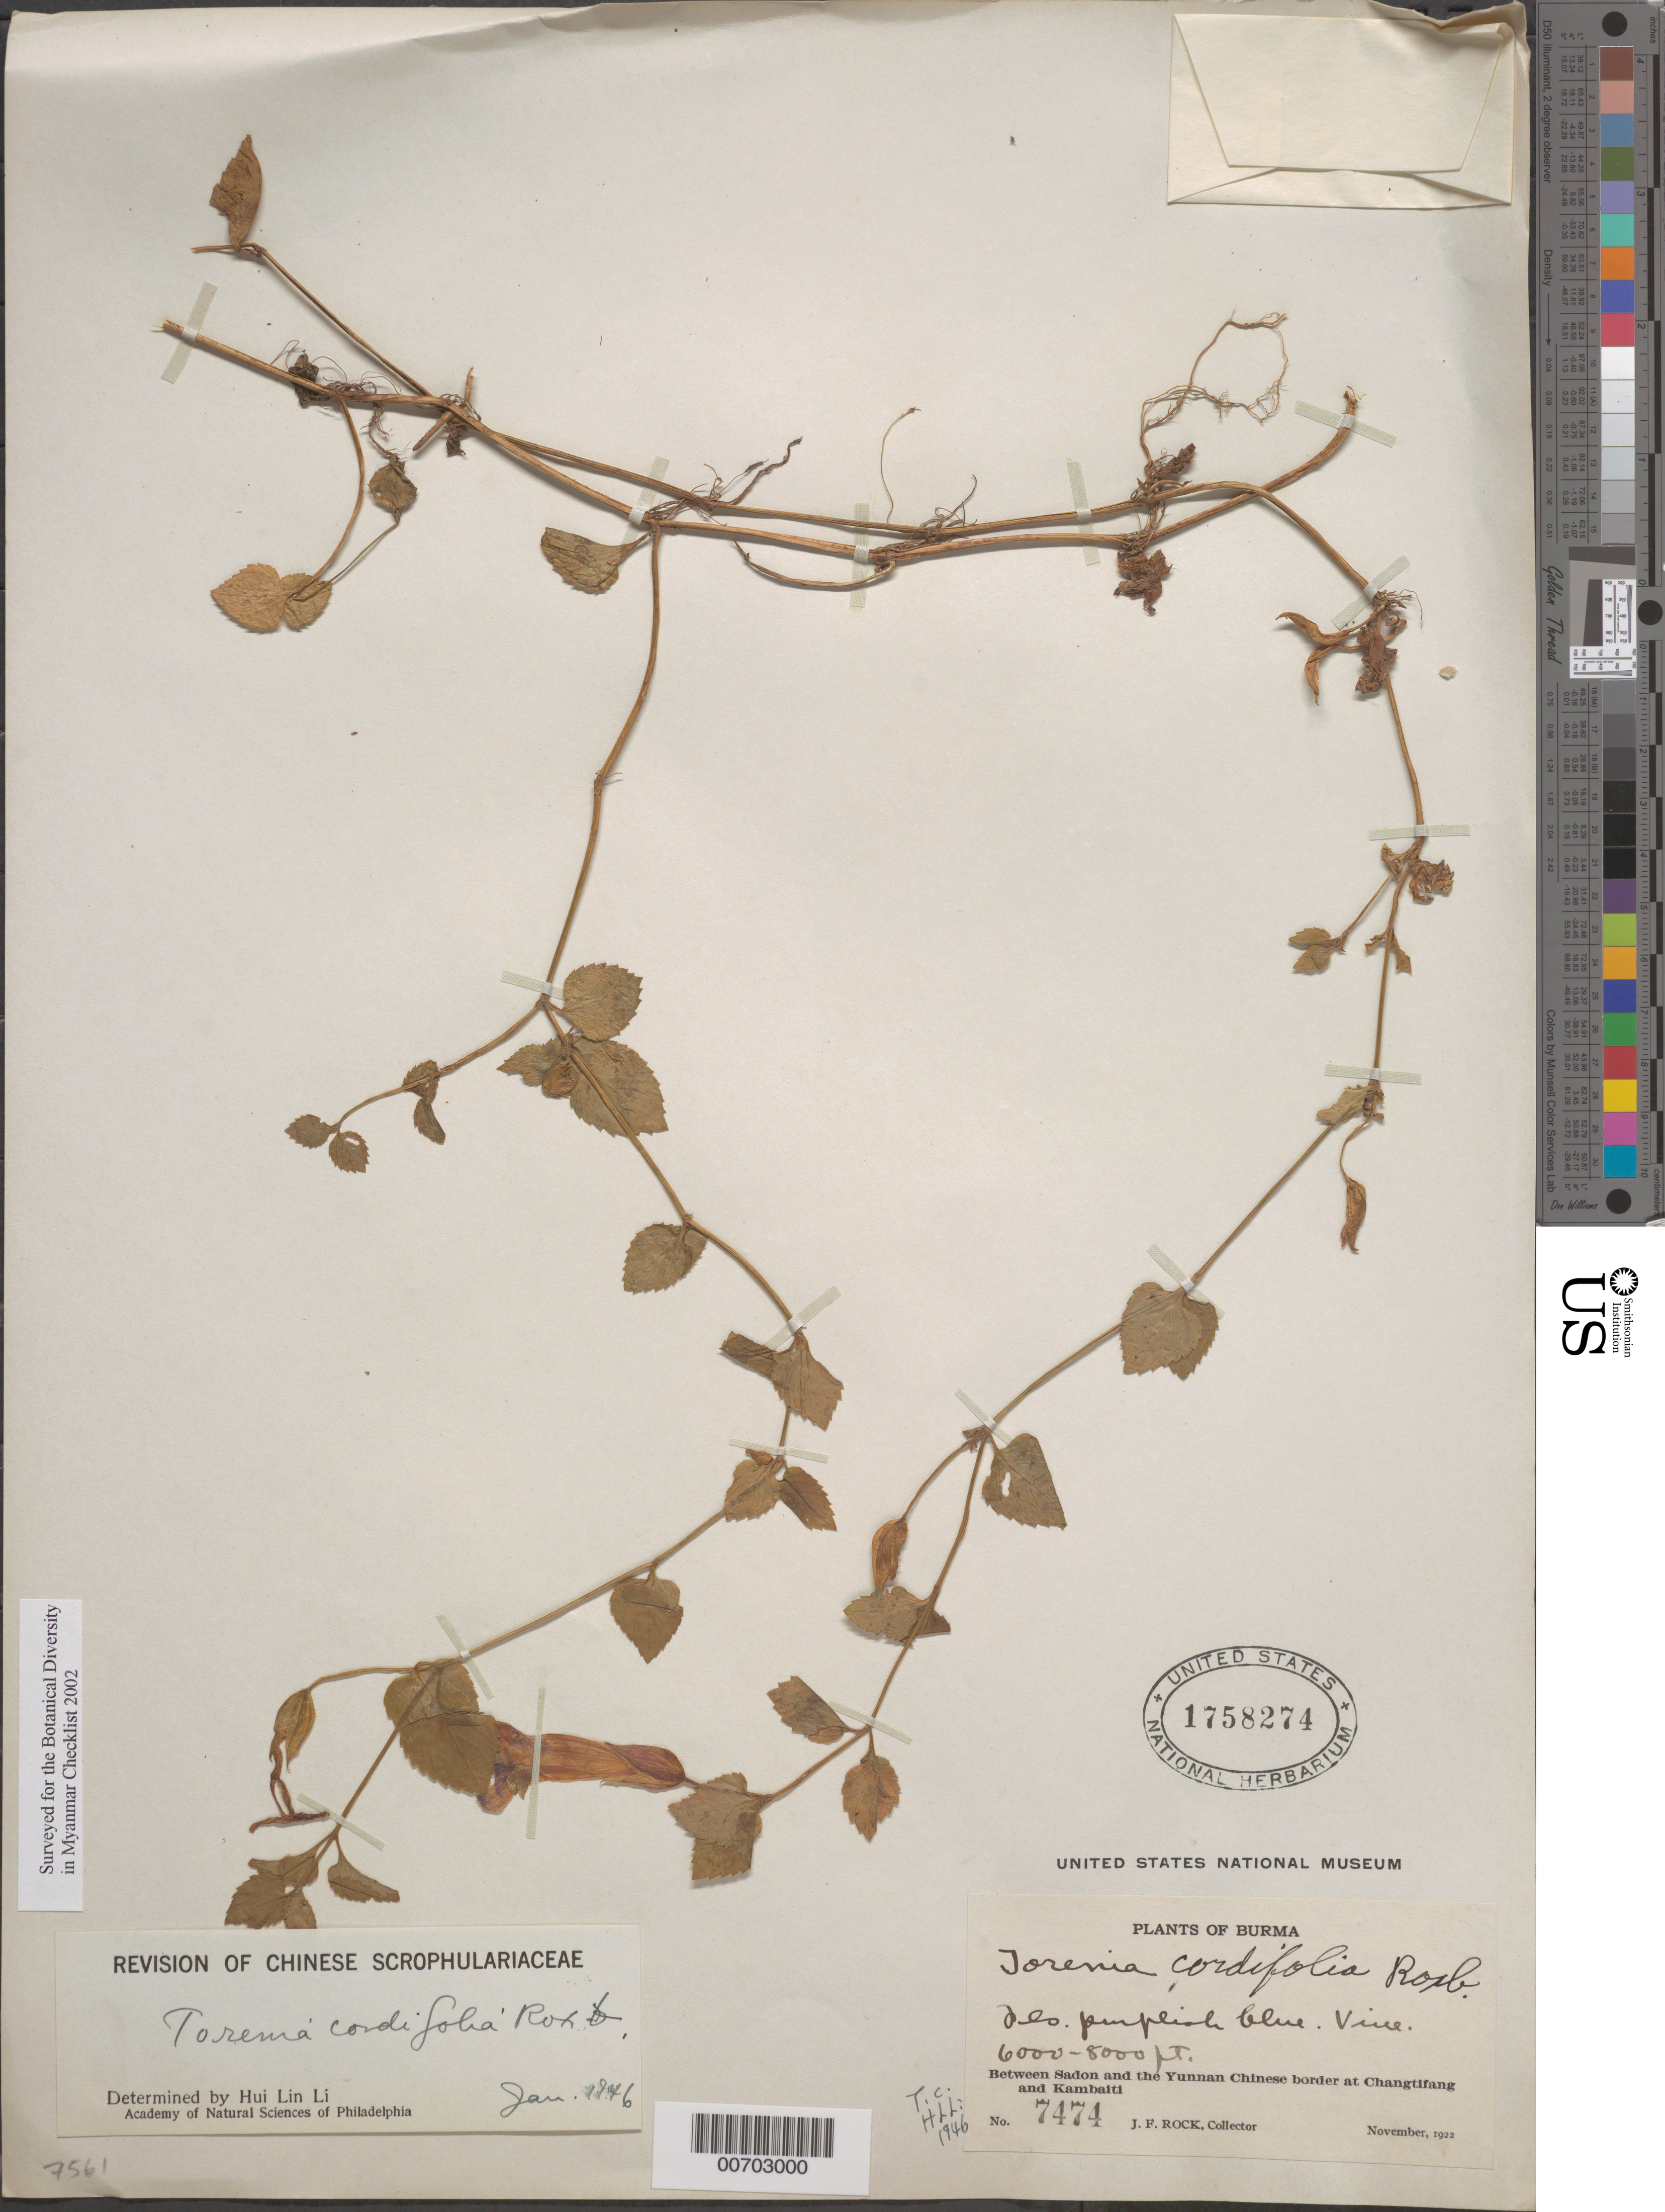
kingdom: Plantae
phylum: Tracheophyta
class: Magnoliopsida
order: Lamiales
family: Linderniaceae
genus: Torenia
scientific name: Torenia cordifolia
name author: Roxb.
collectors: J. F. Rock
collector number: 7474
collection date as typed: Nov 1922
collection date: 1922-11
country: Myanmar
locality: Betw. Sadon and Yunnan Chinese border at Changtifang and Kambaiti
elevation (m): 1829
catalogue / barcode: US 1758274